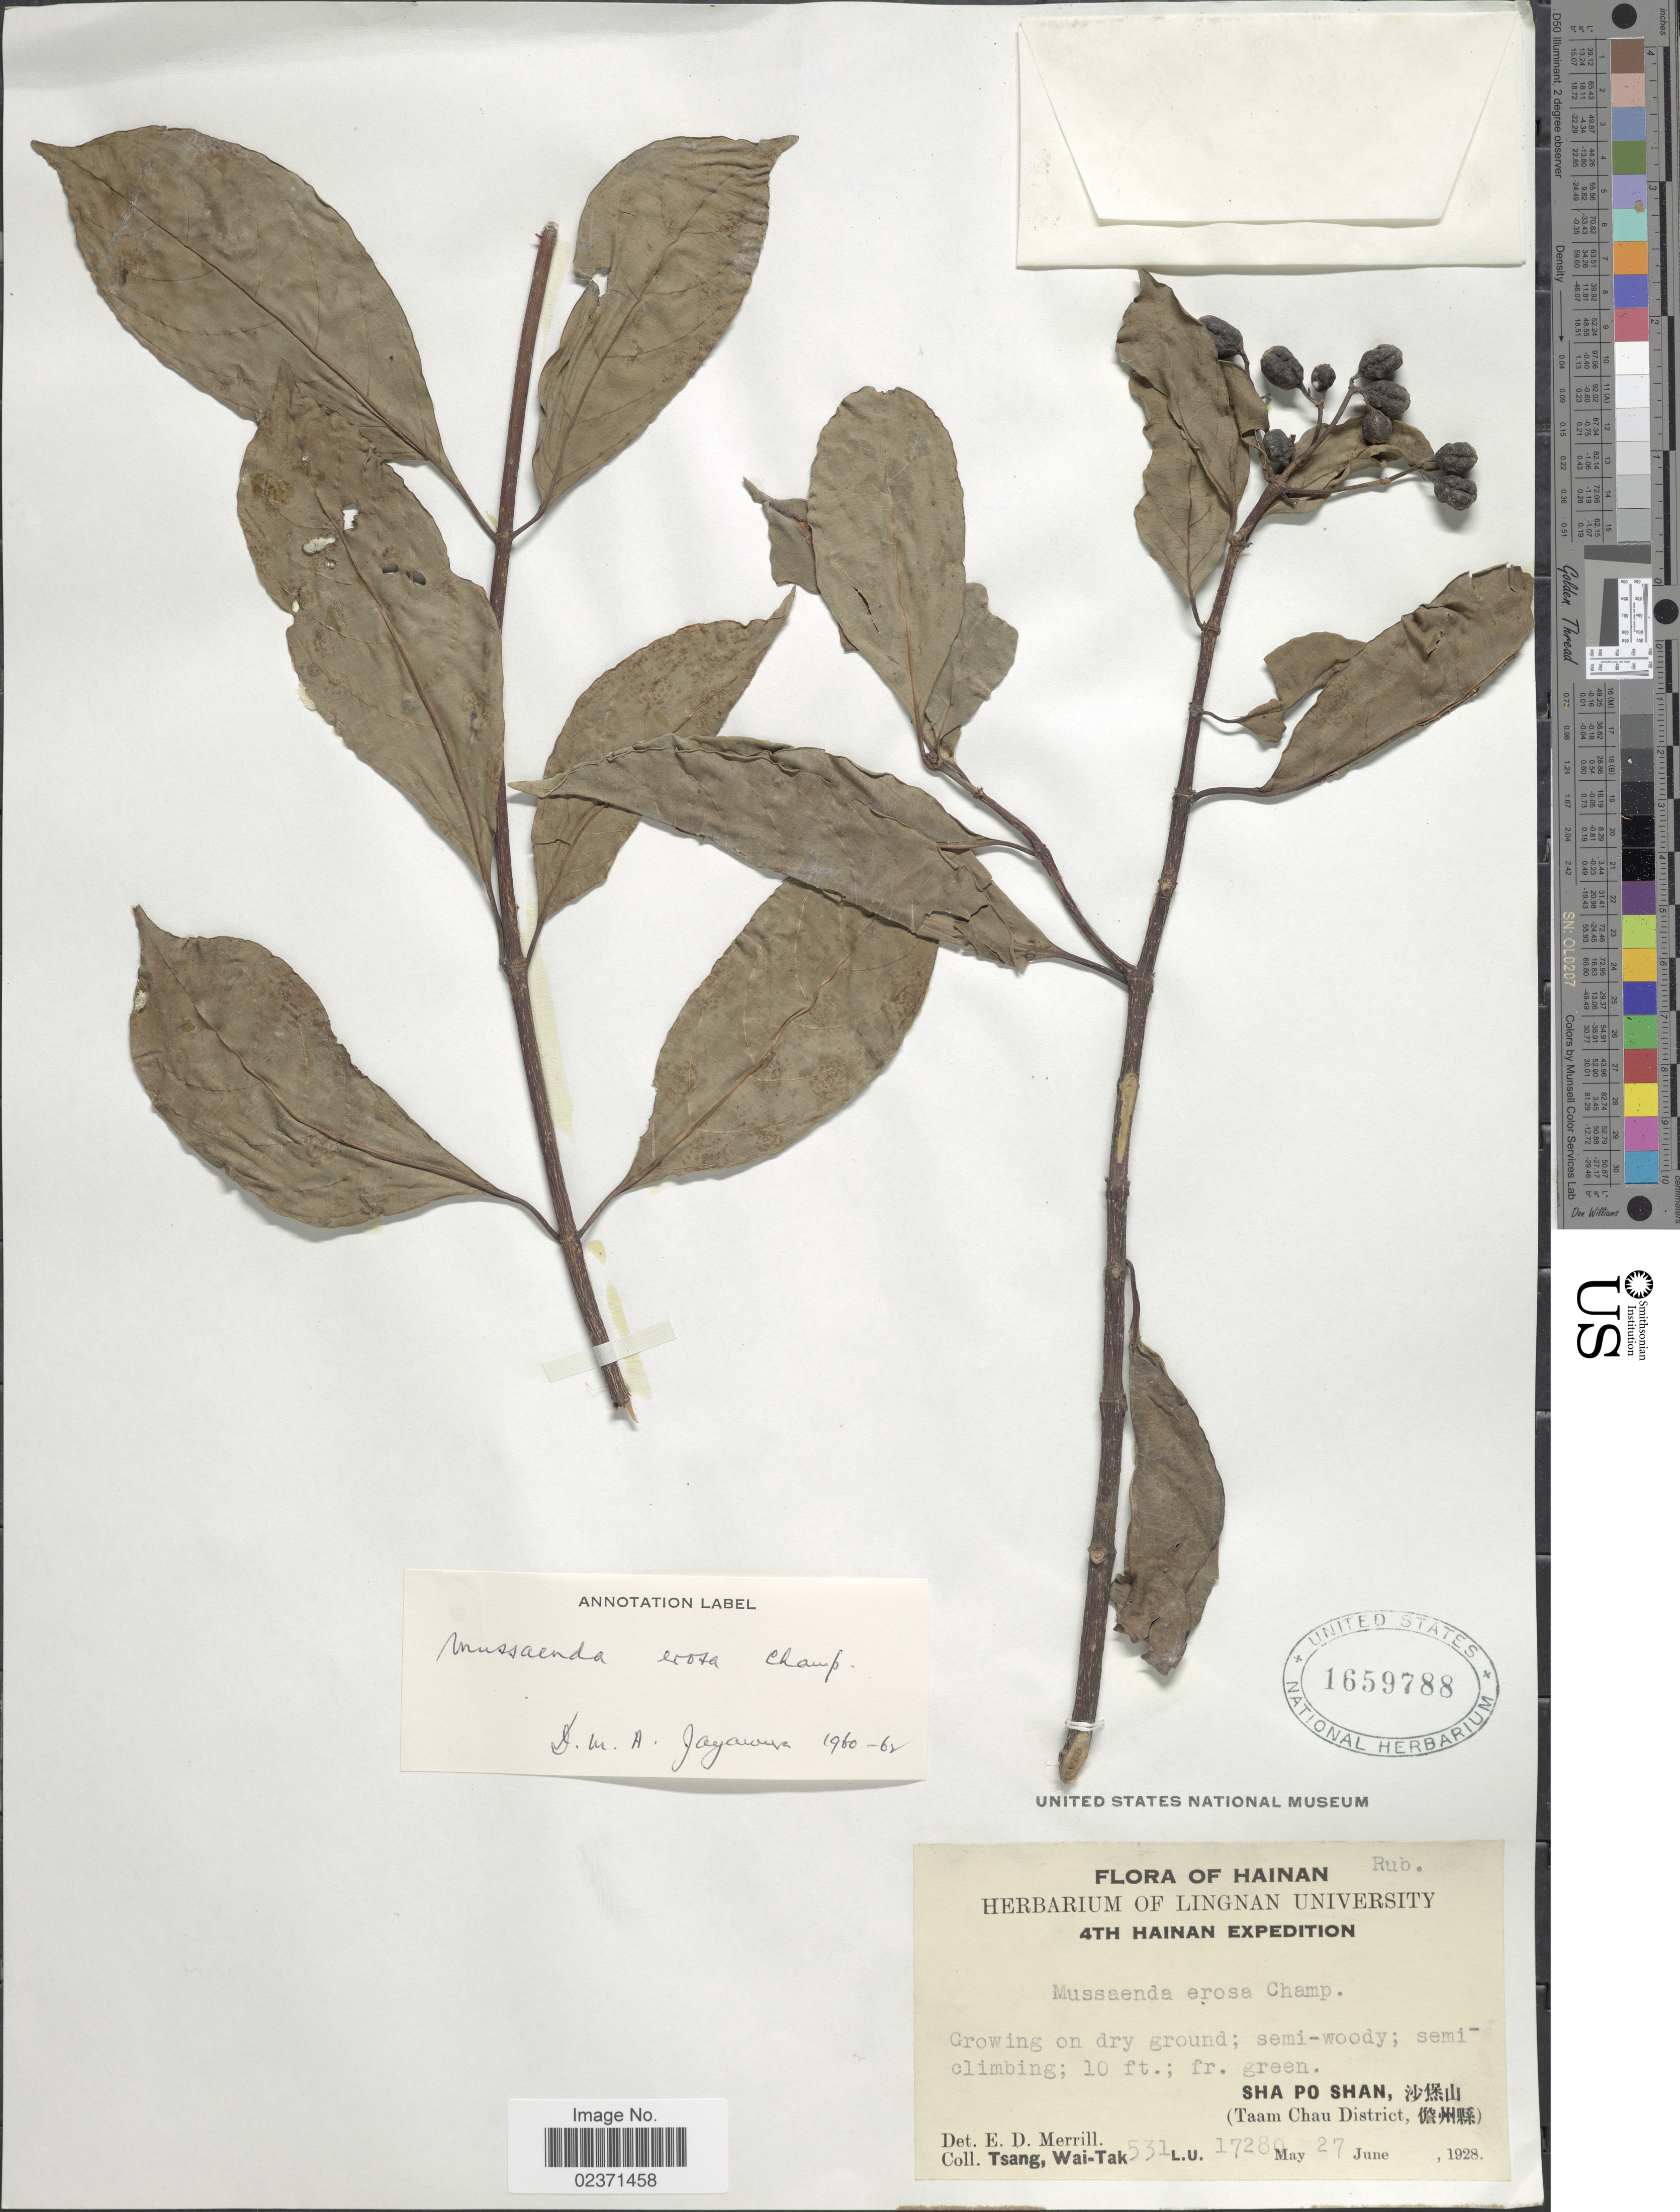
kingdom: Plantae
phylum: Tracheophyta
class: Magnoliopsida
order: Gentianales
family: Rubiaceae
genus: Mussaenda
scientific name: Mussaenda erosa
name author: Champ. ex Benth.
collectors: W. T. Tsang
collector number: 531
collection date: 1928-05-27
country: China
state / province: Hainan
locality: Sha Po Shan (Taam Chau District)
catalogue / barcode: US 1659788